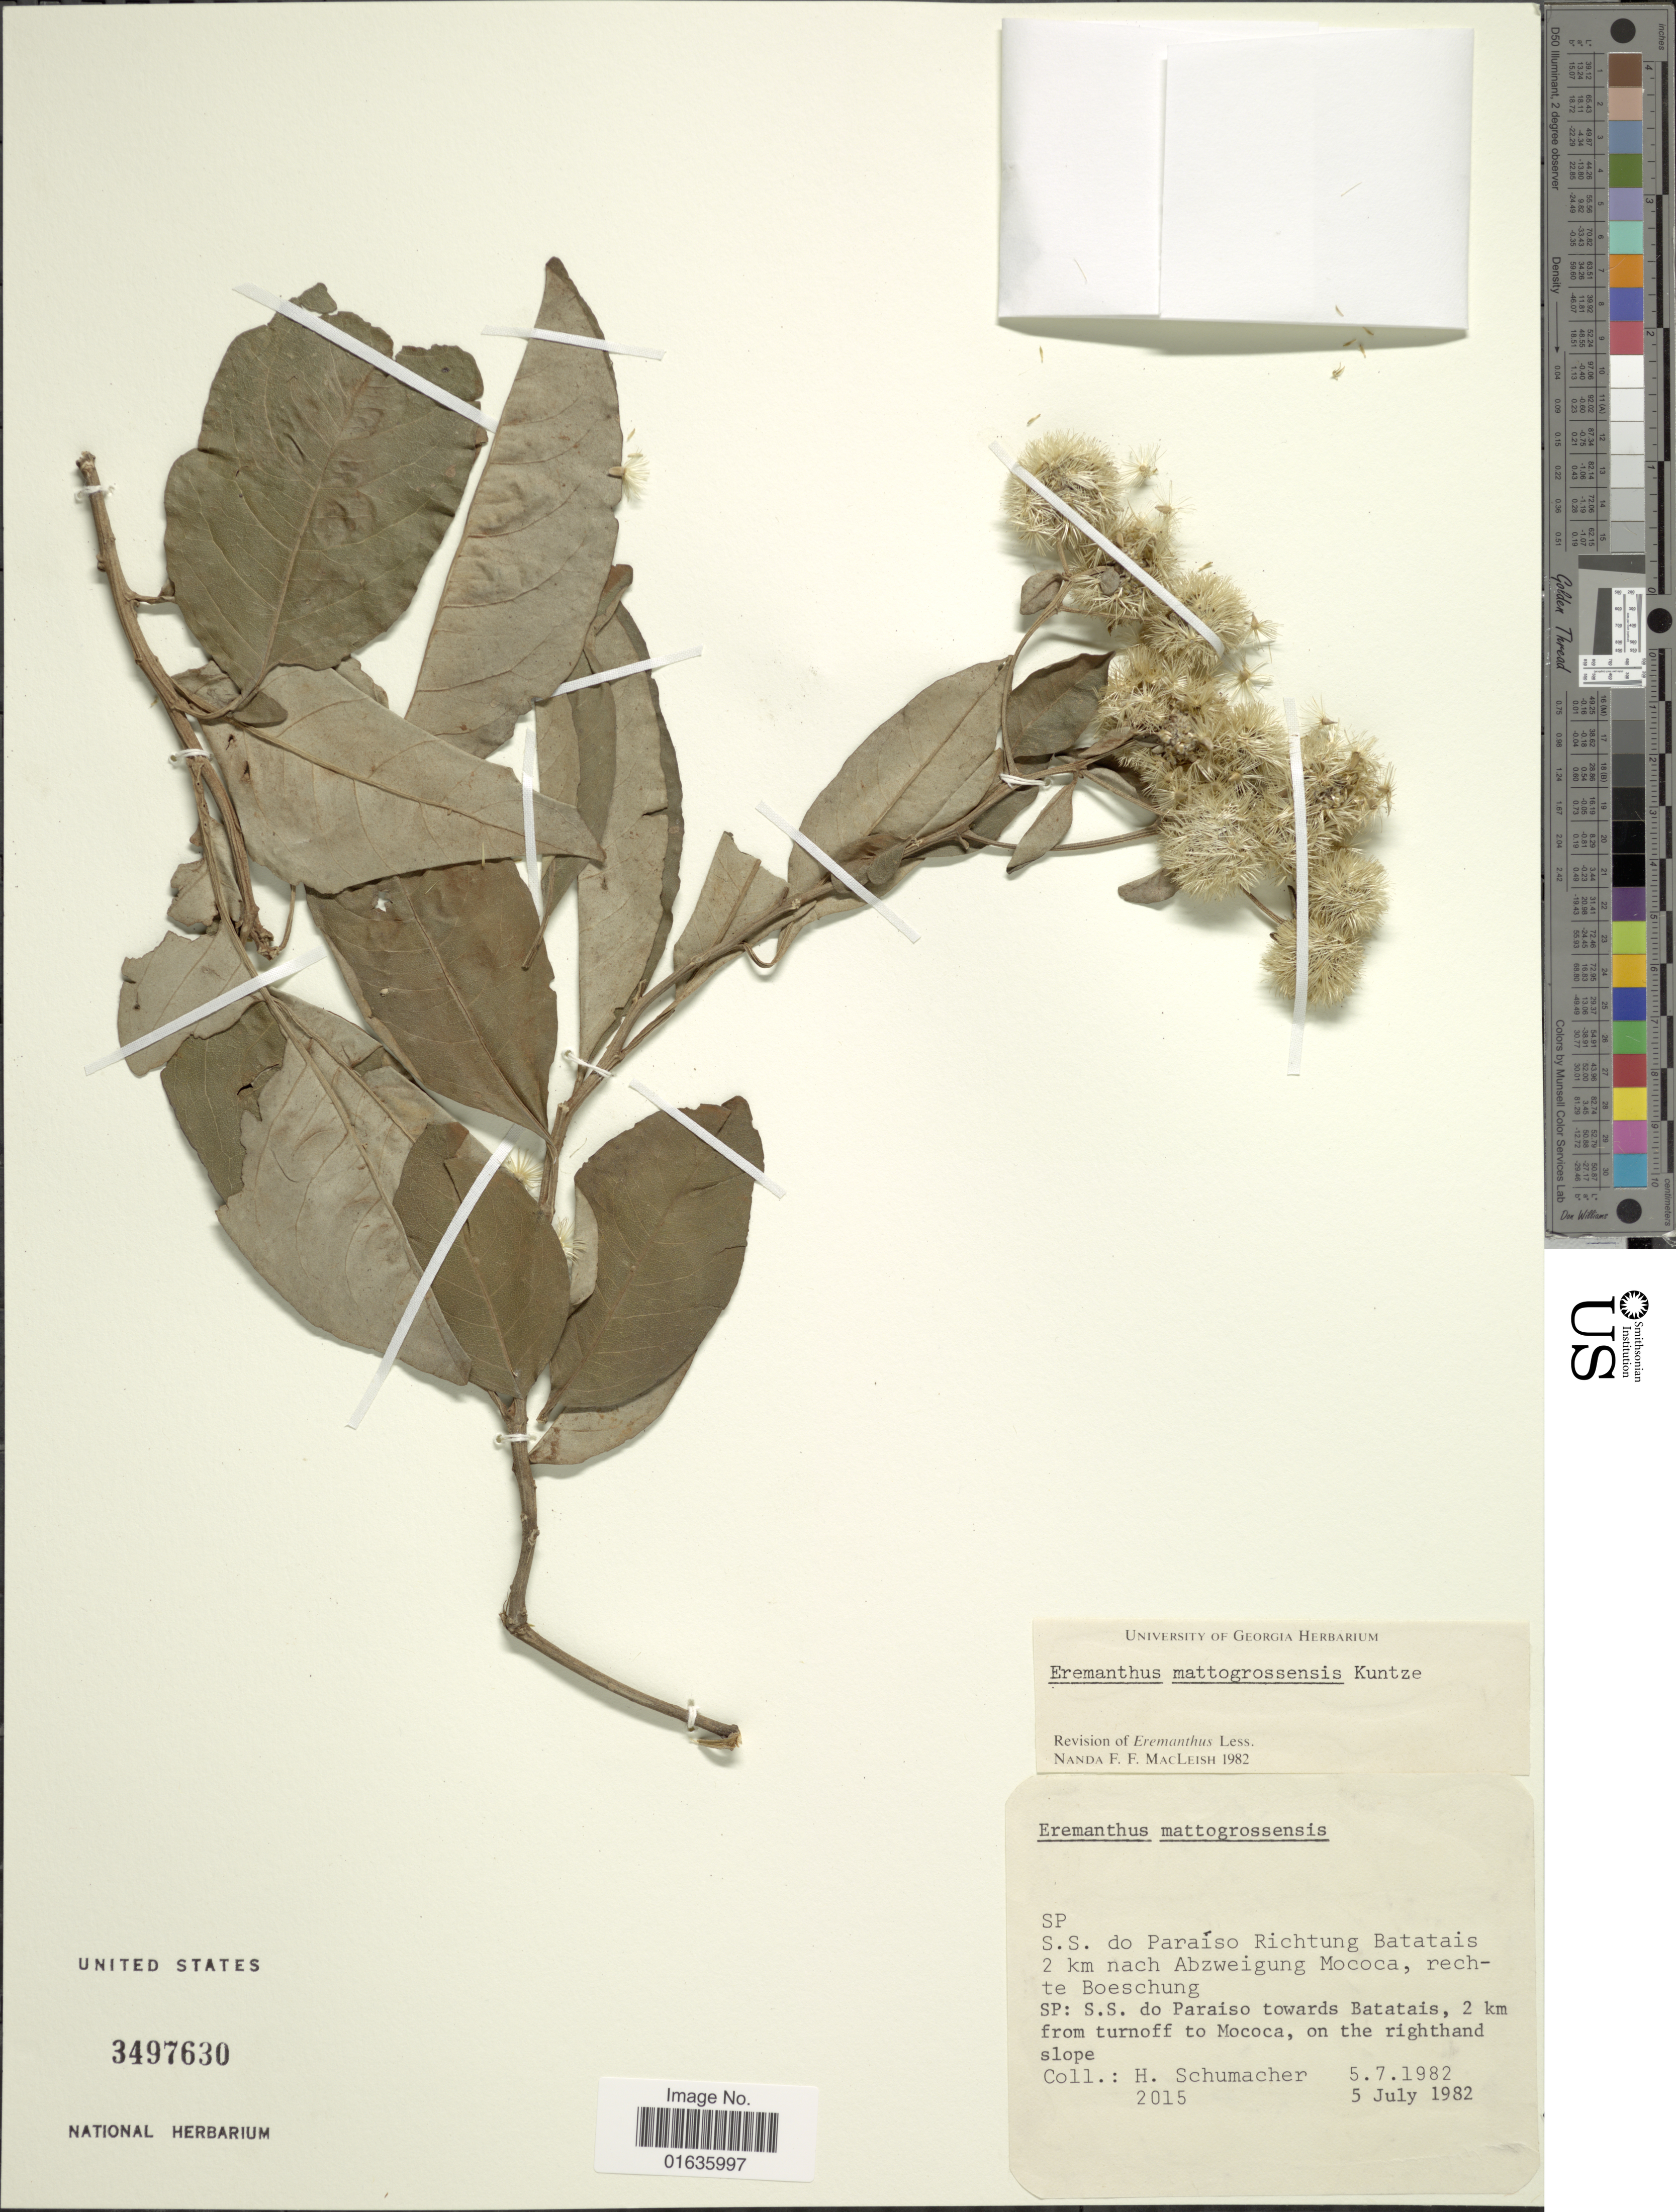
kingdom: Plantae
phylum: Tracheophyta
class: Magnoliopsida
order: Asterales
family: Asteraceae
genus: Eremanthus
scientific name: Eremanthus mattogrossensis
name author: Kuntze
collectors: H. Schumacher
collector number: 2015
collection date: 1982-07-05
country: Brazil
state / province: São Paulo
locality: S. S. do Paraíso Richtung Batatais 2 km nach Abzweigung Mococa, rechte Boeschung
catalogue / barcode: US 3497630